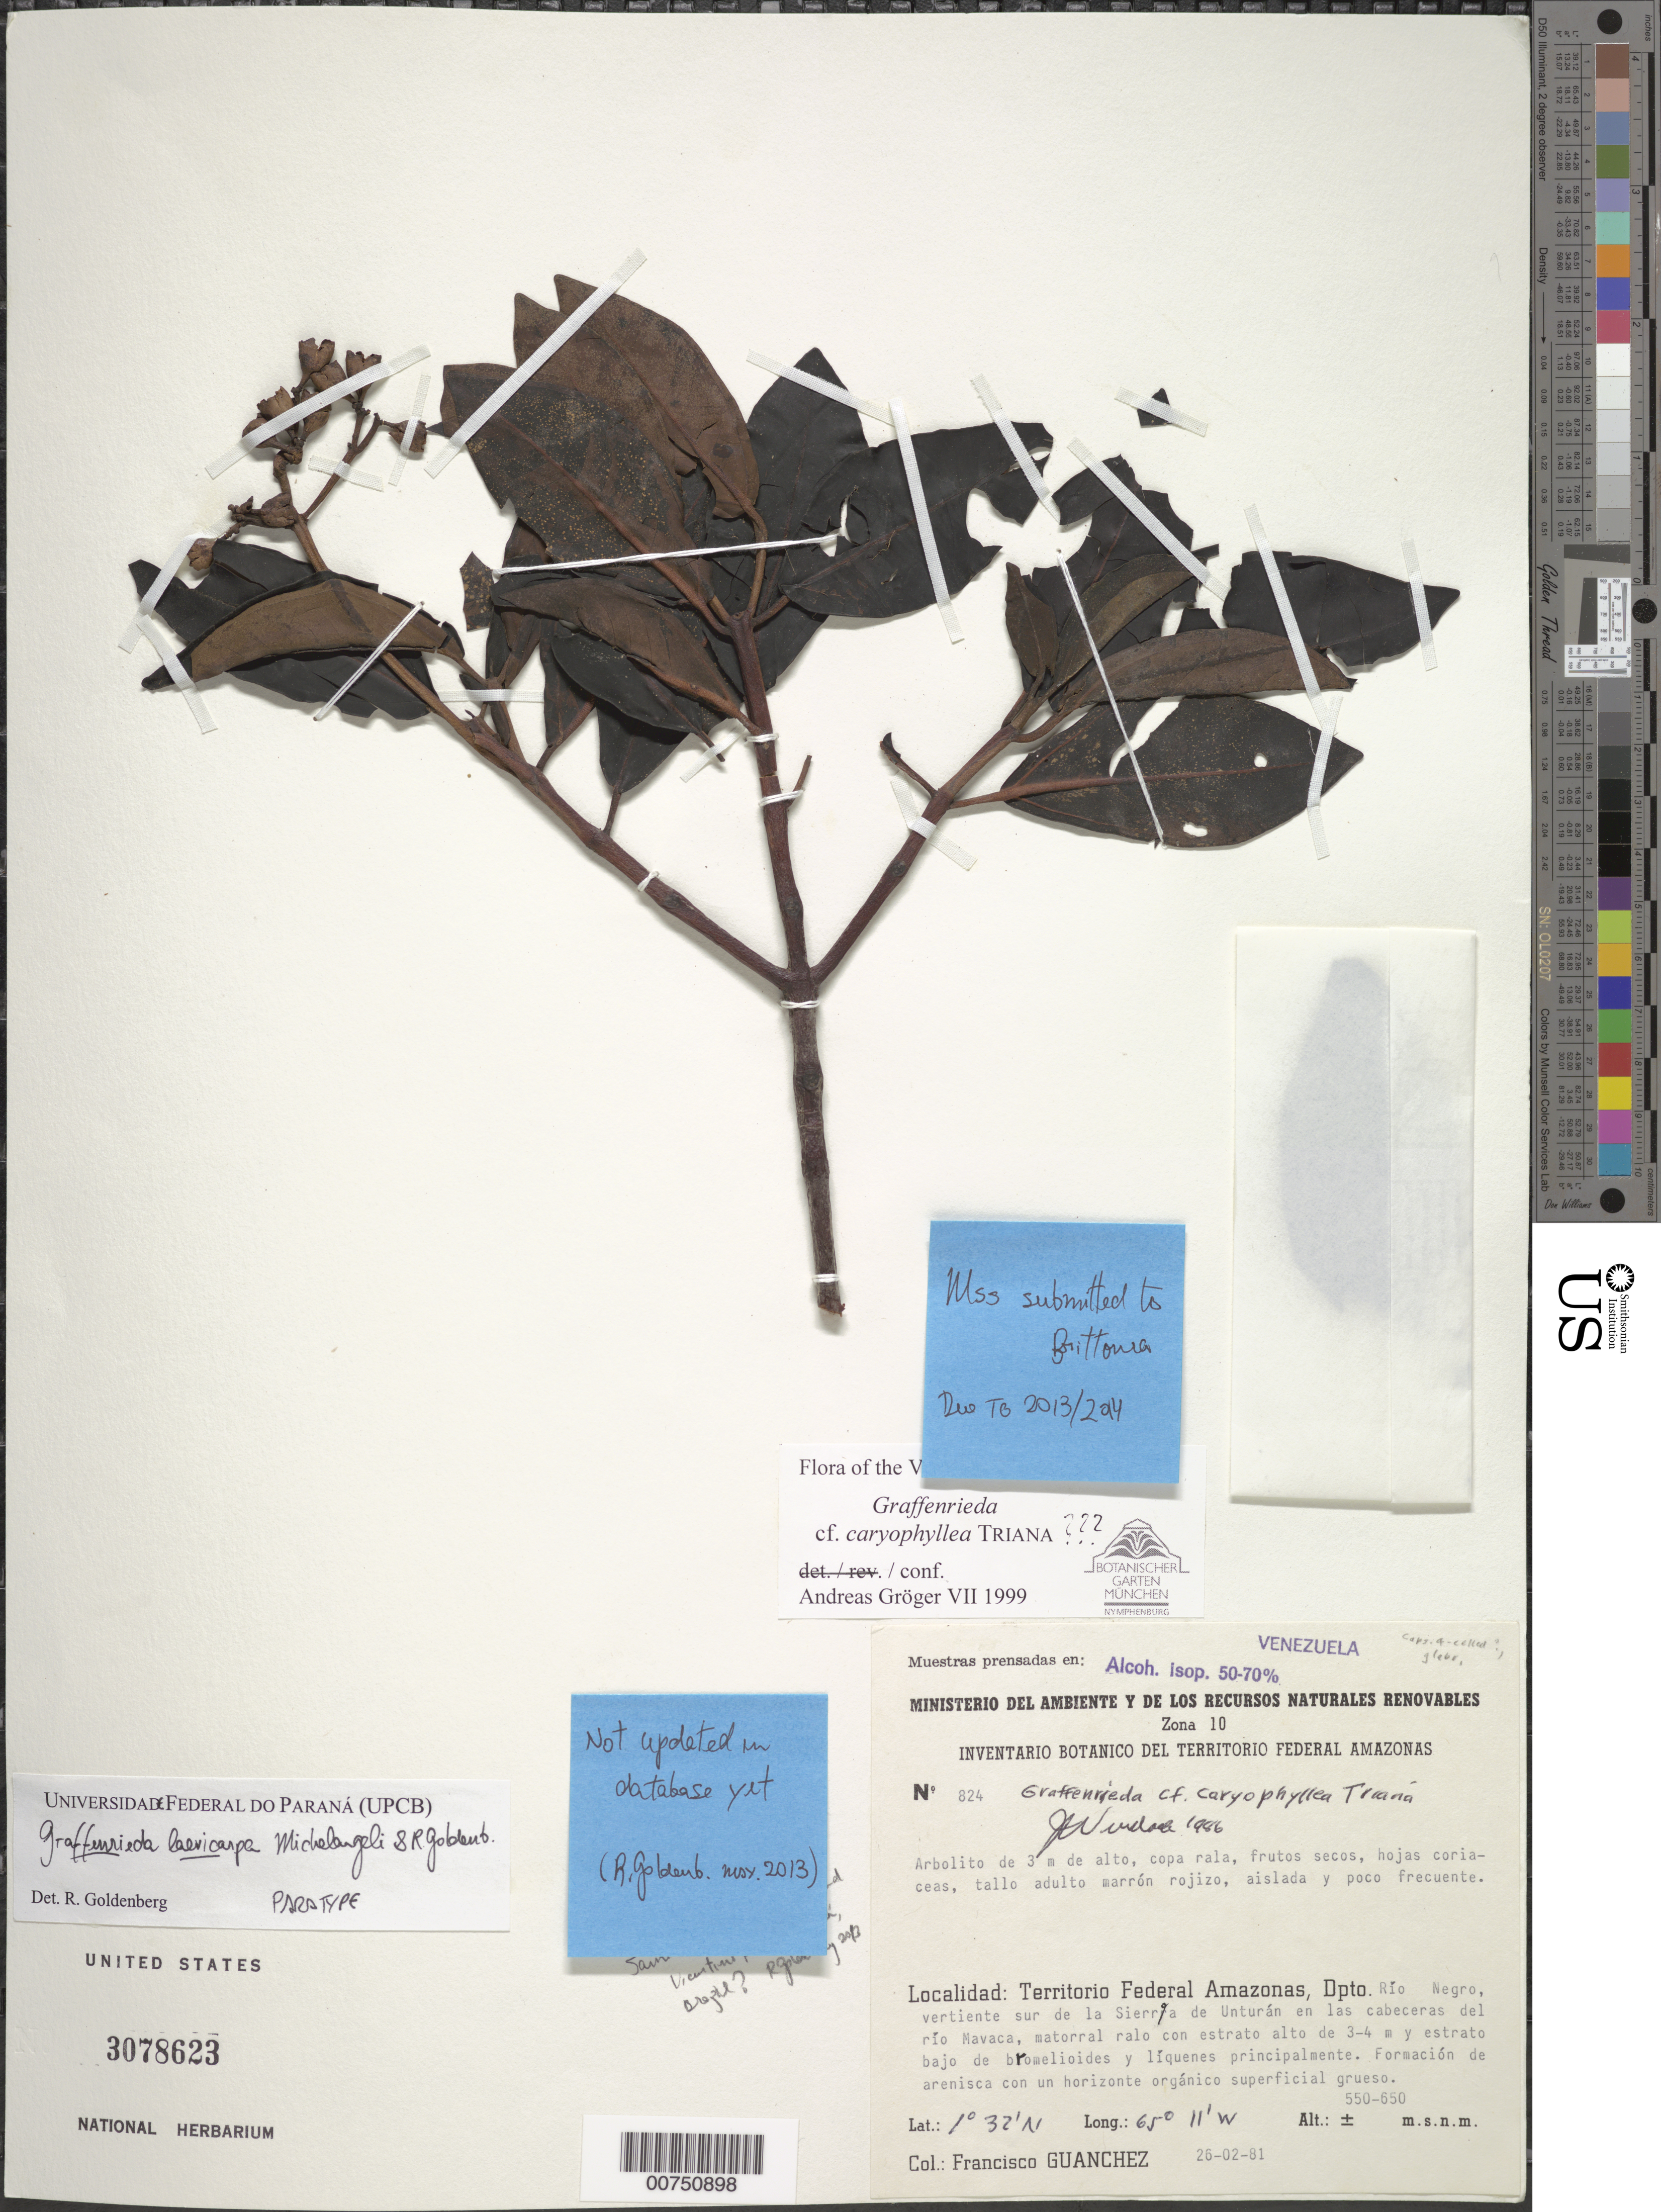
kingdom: Plantae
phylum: Tracheophyta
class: Magnoliopsida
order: Myrtales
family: Melastomataceae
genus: Graffenrieda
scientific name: Graffenrieda caryophyllea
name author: Triana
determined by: Gröger, A.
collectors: F. Guánchez M.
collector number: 824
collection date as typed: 26-Feb-81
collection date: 1981-02-26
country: Venezuela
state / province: Amazonas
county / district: Río Negro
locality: Serrania de Unturan del Río Mavaca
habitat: Formacion de arenisca con un horizonte organico superficial grueso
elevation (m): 550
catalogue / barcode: US 3078623